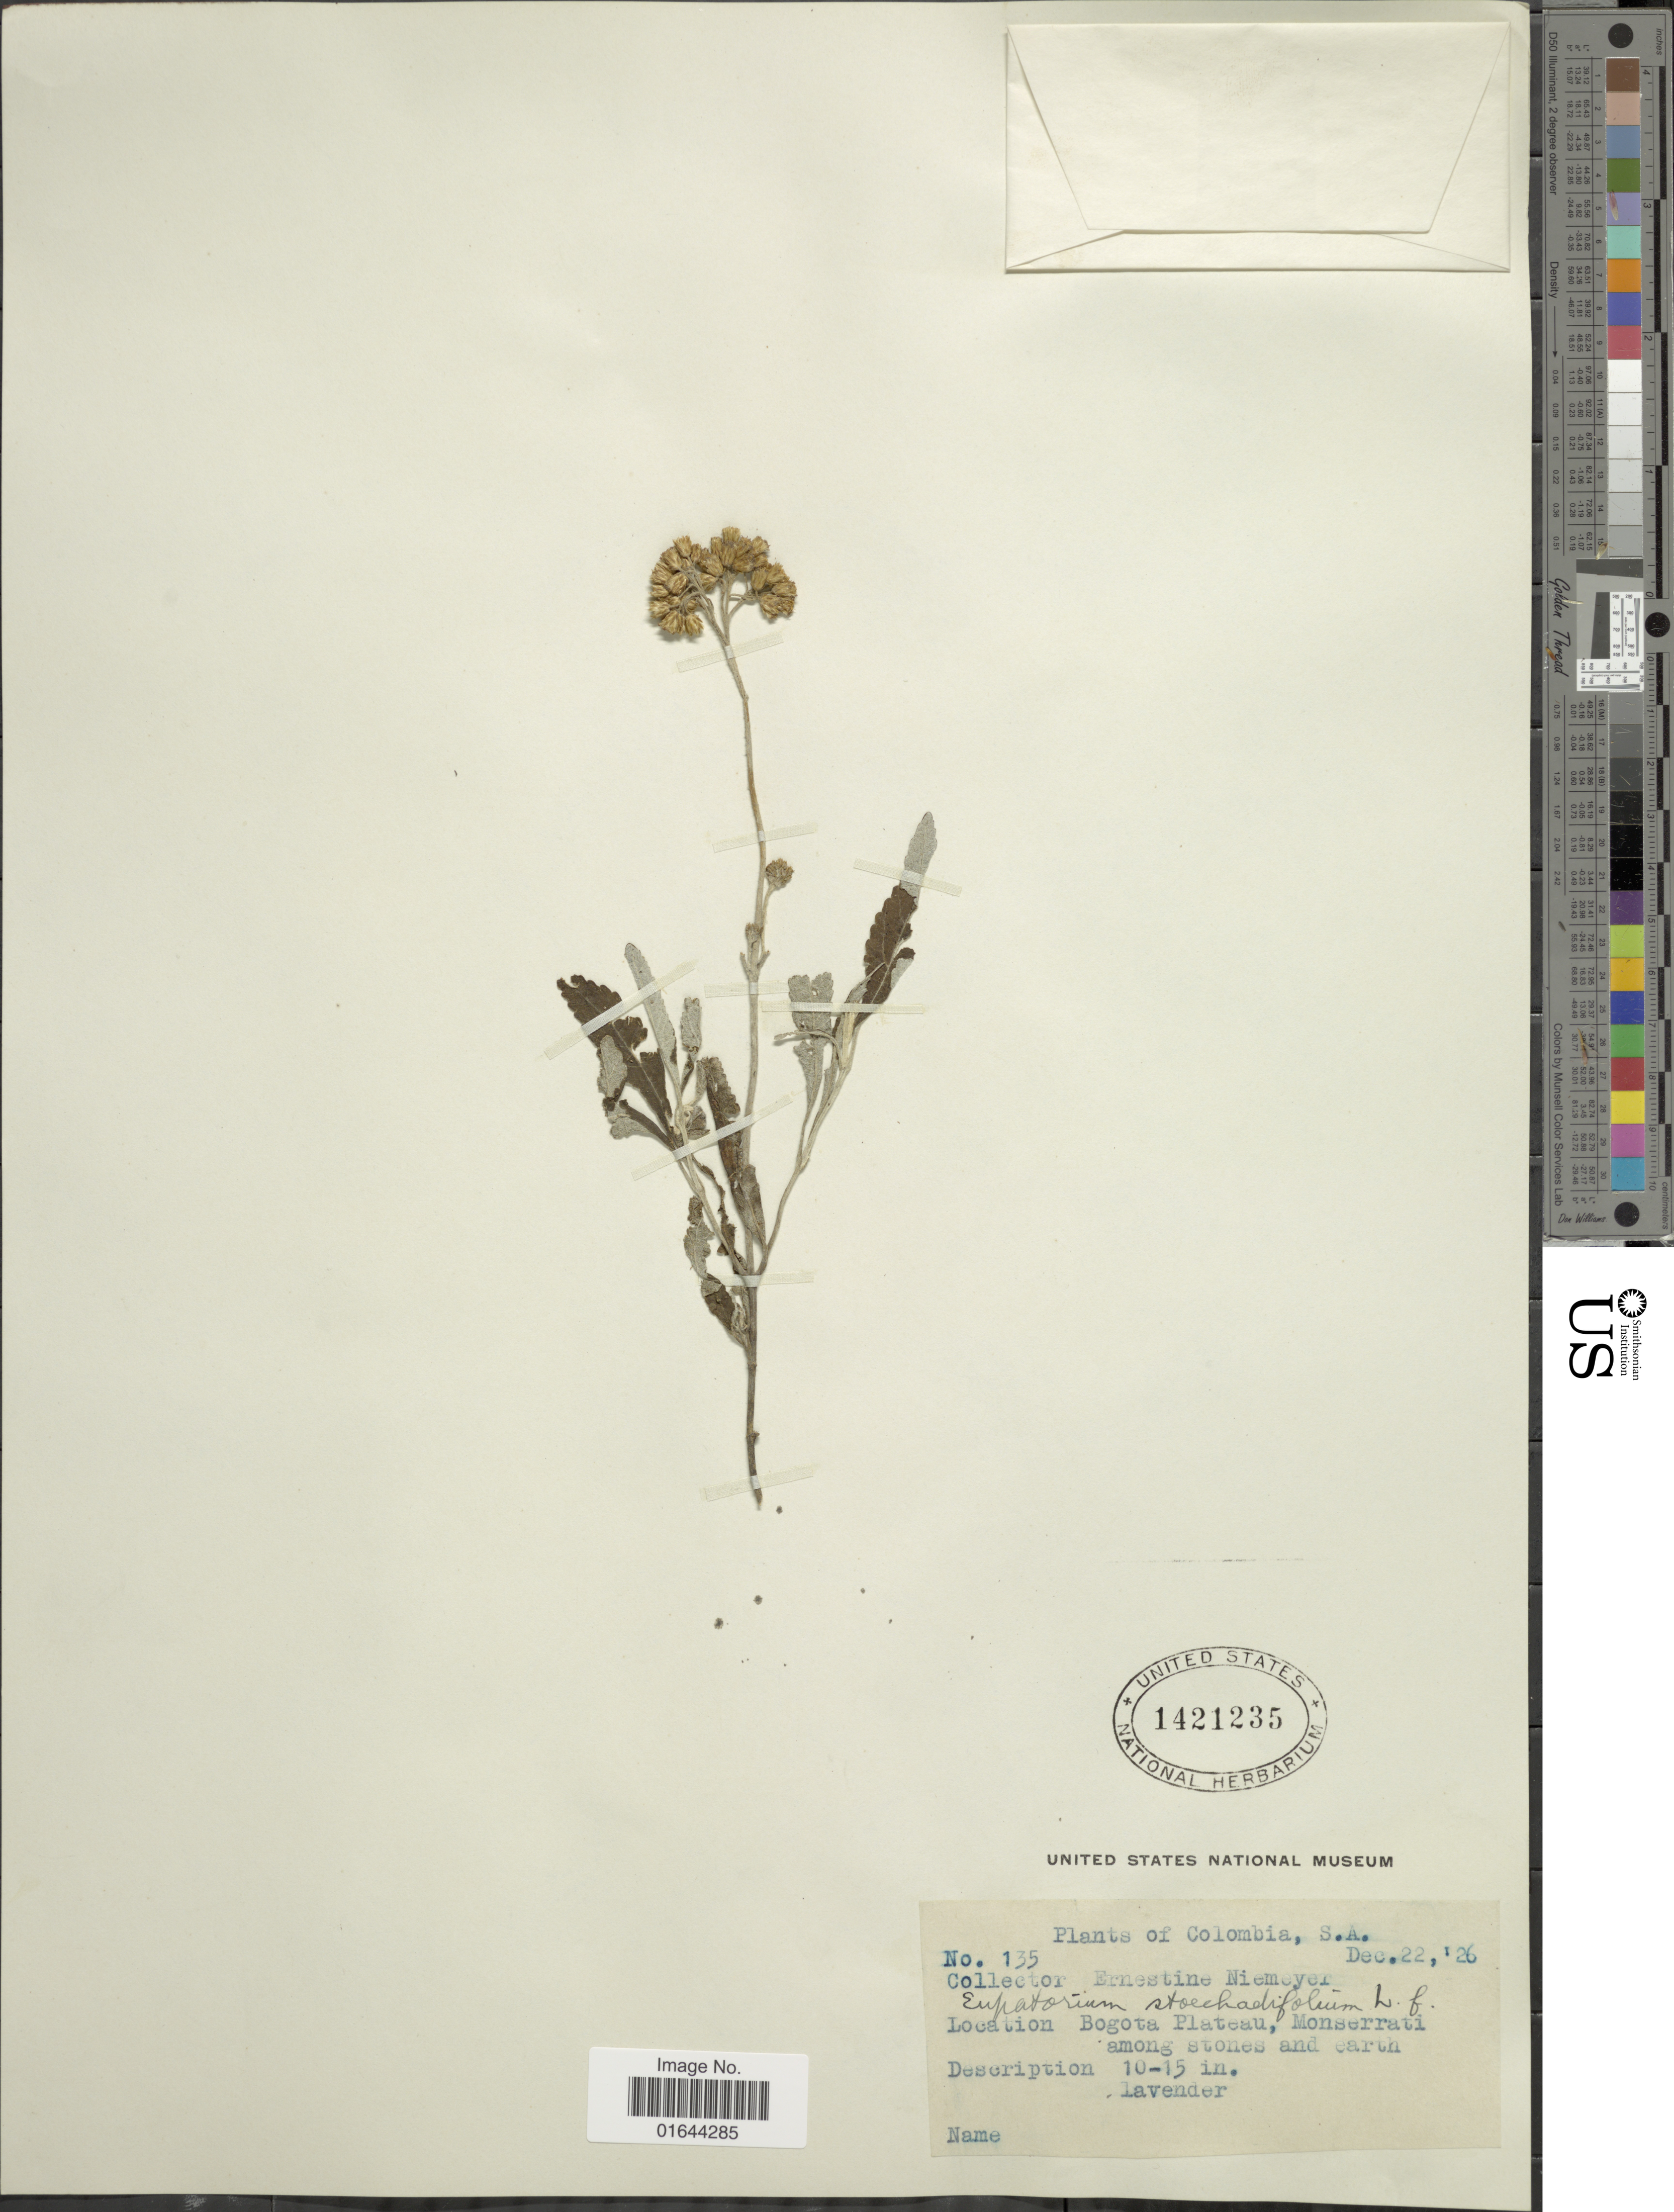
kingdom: Plantae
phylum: Tracheophyta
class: Magnoliopsida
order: Asterales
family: Asteraceae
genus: Lourteigia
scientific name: Lourteigia stoechadifolia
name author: (L. f.) R.M. King & H. Rob.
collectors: E. H. Niemeyer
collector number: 135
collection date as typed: Transcribed d/m/y: 22/12/26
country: Colombia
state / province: Bogota D.C.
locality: Colombia, S. A. Bogota Plateau, Monserrati among stones and earth.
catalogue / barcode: US 1421235